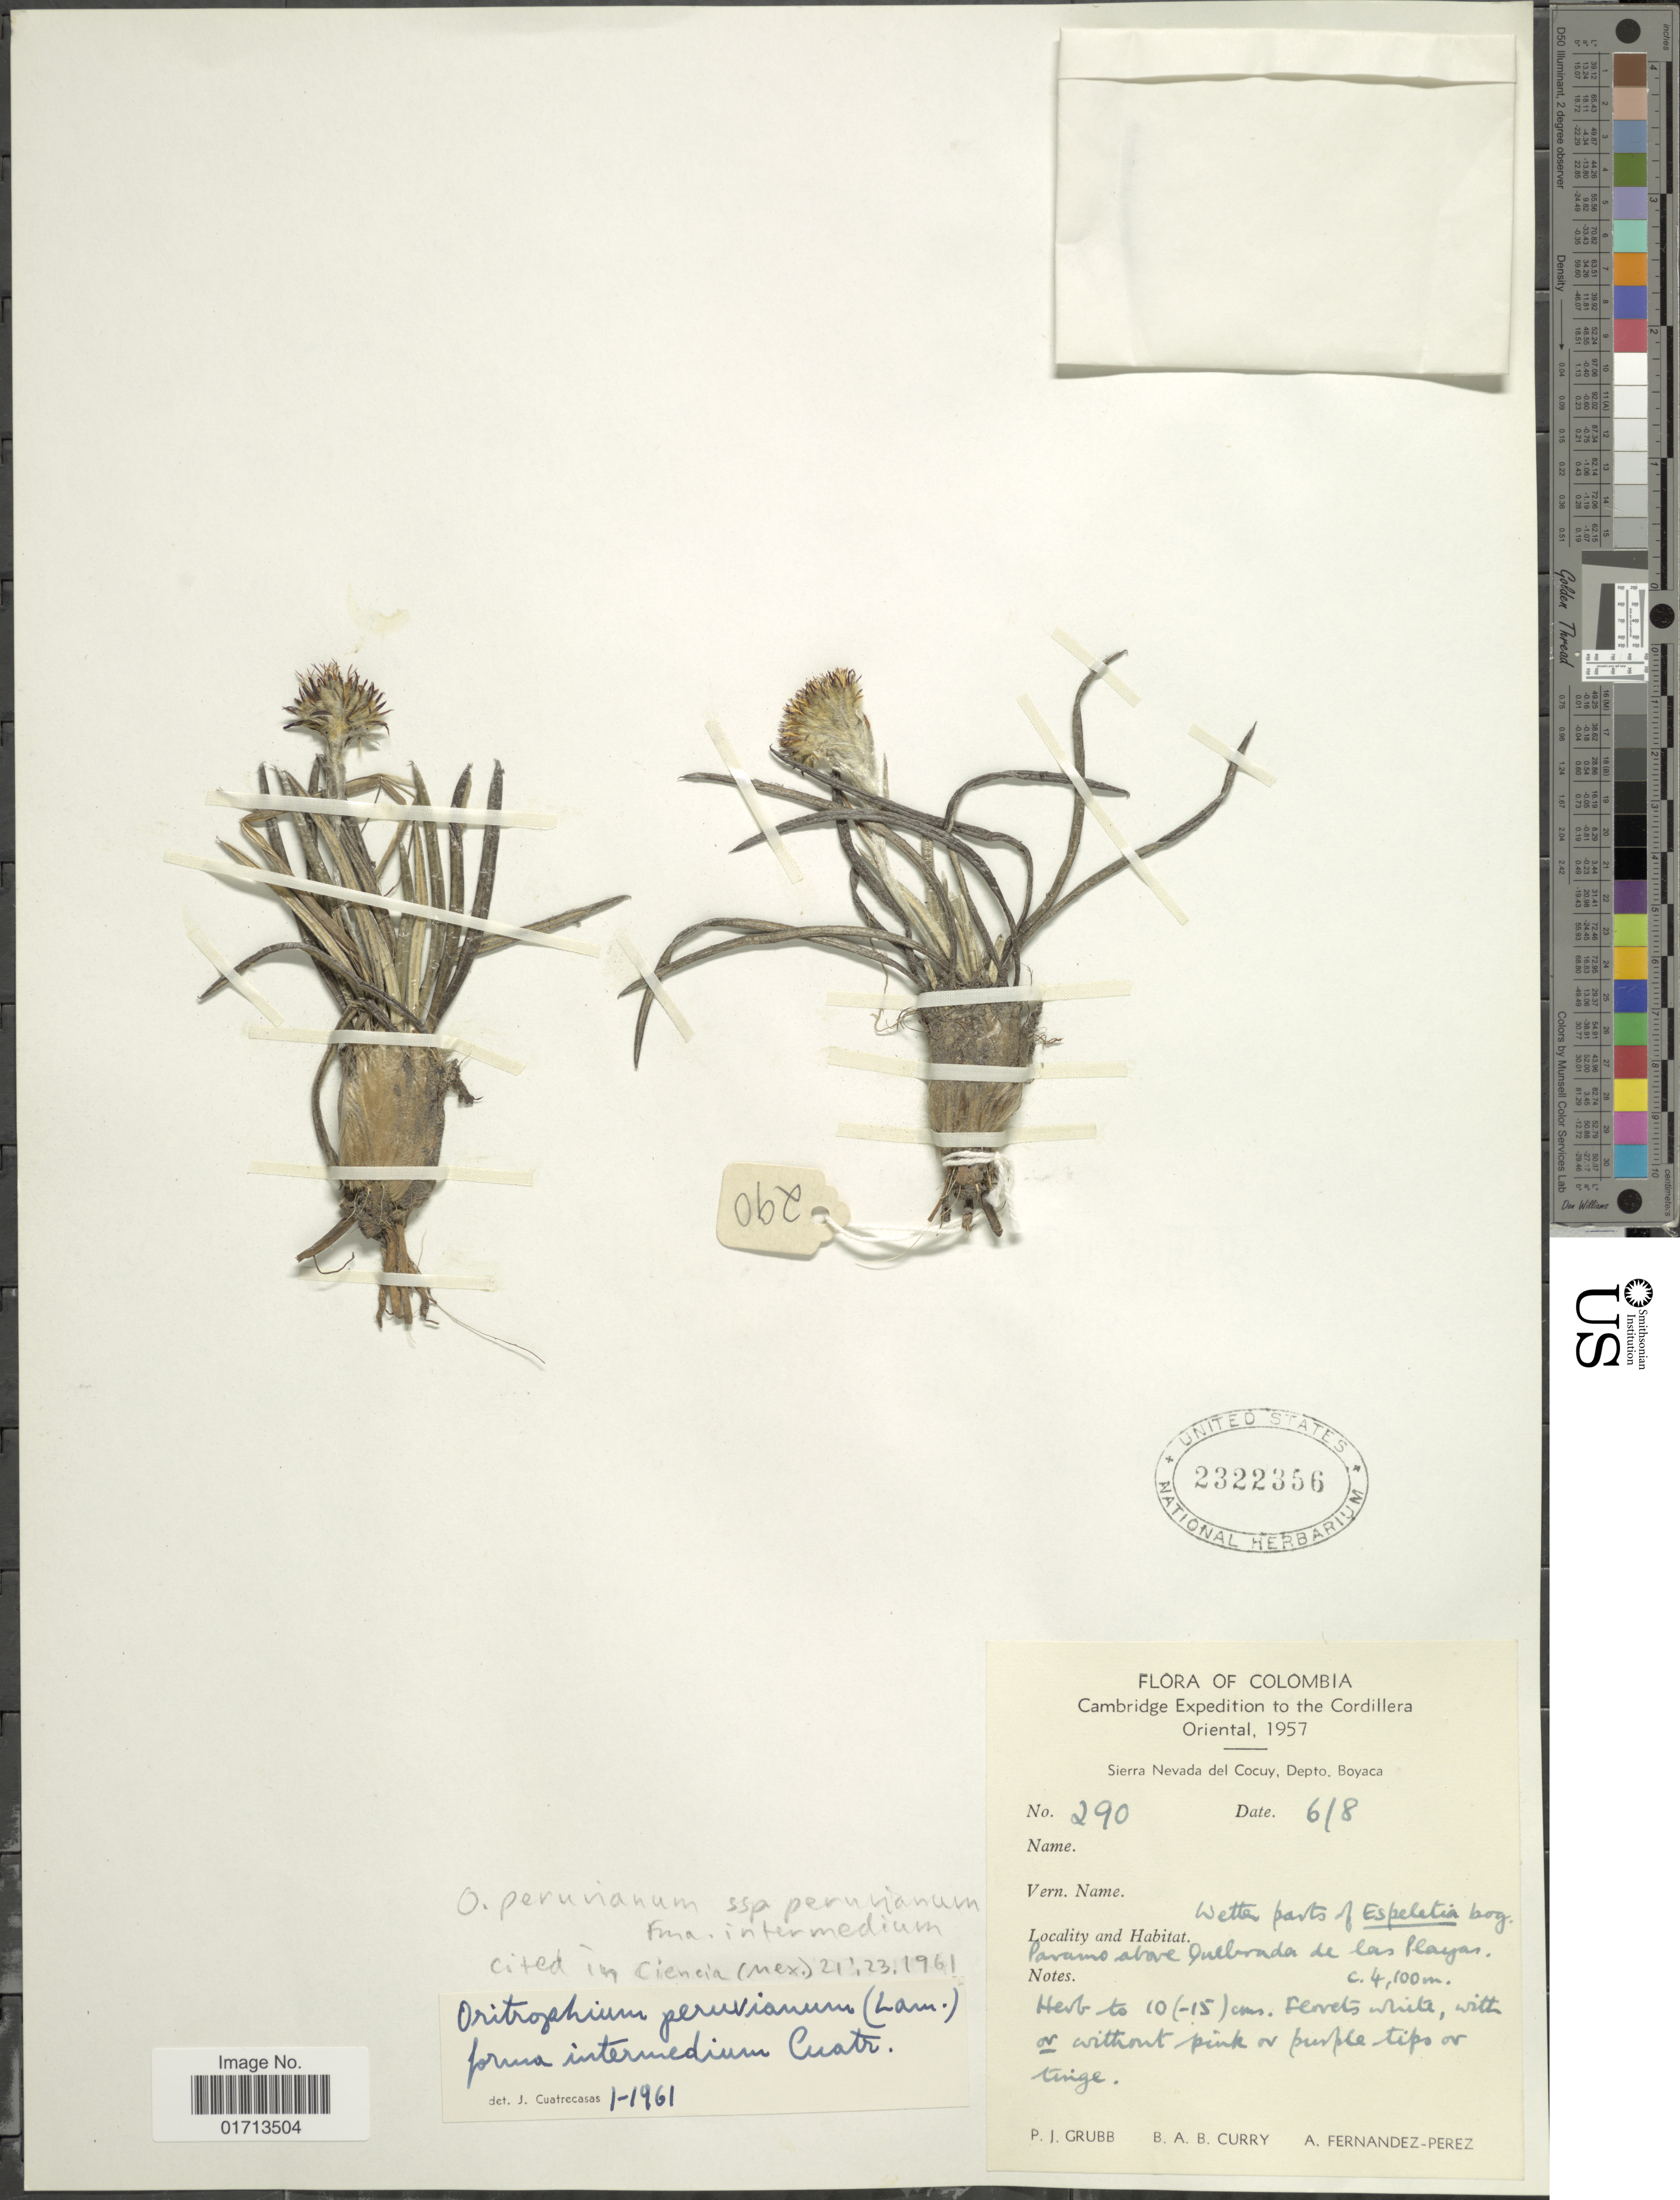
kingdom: Plantae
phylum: Tracheophyta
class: Magnoliopsida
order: Asterales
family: Asteraceae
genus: Oritrophium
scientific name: Oritrophium peruvianum f. intermedium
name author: Cuatrec.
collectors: P. J. Grubb, B. A. B. Curry & A. Fernández-Pérez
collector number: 290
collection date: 1957-08-06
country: Colombia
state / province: Boyacá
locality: Cordillera Oriental, Sierra Nevada del Cocuy, Paramo above Quebrada de las Playas.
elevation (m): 4100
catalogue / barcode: US 2322356